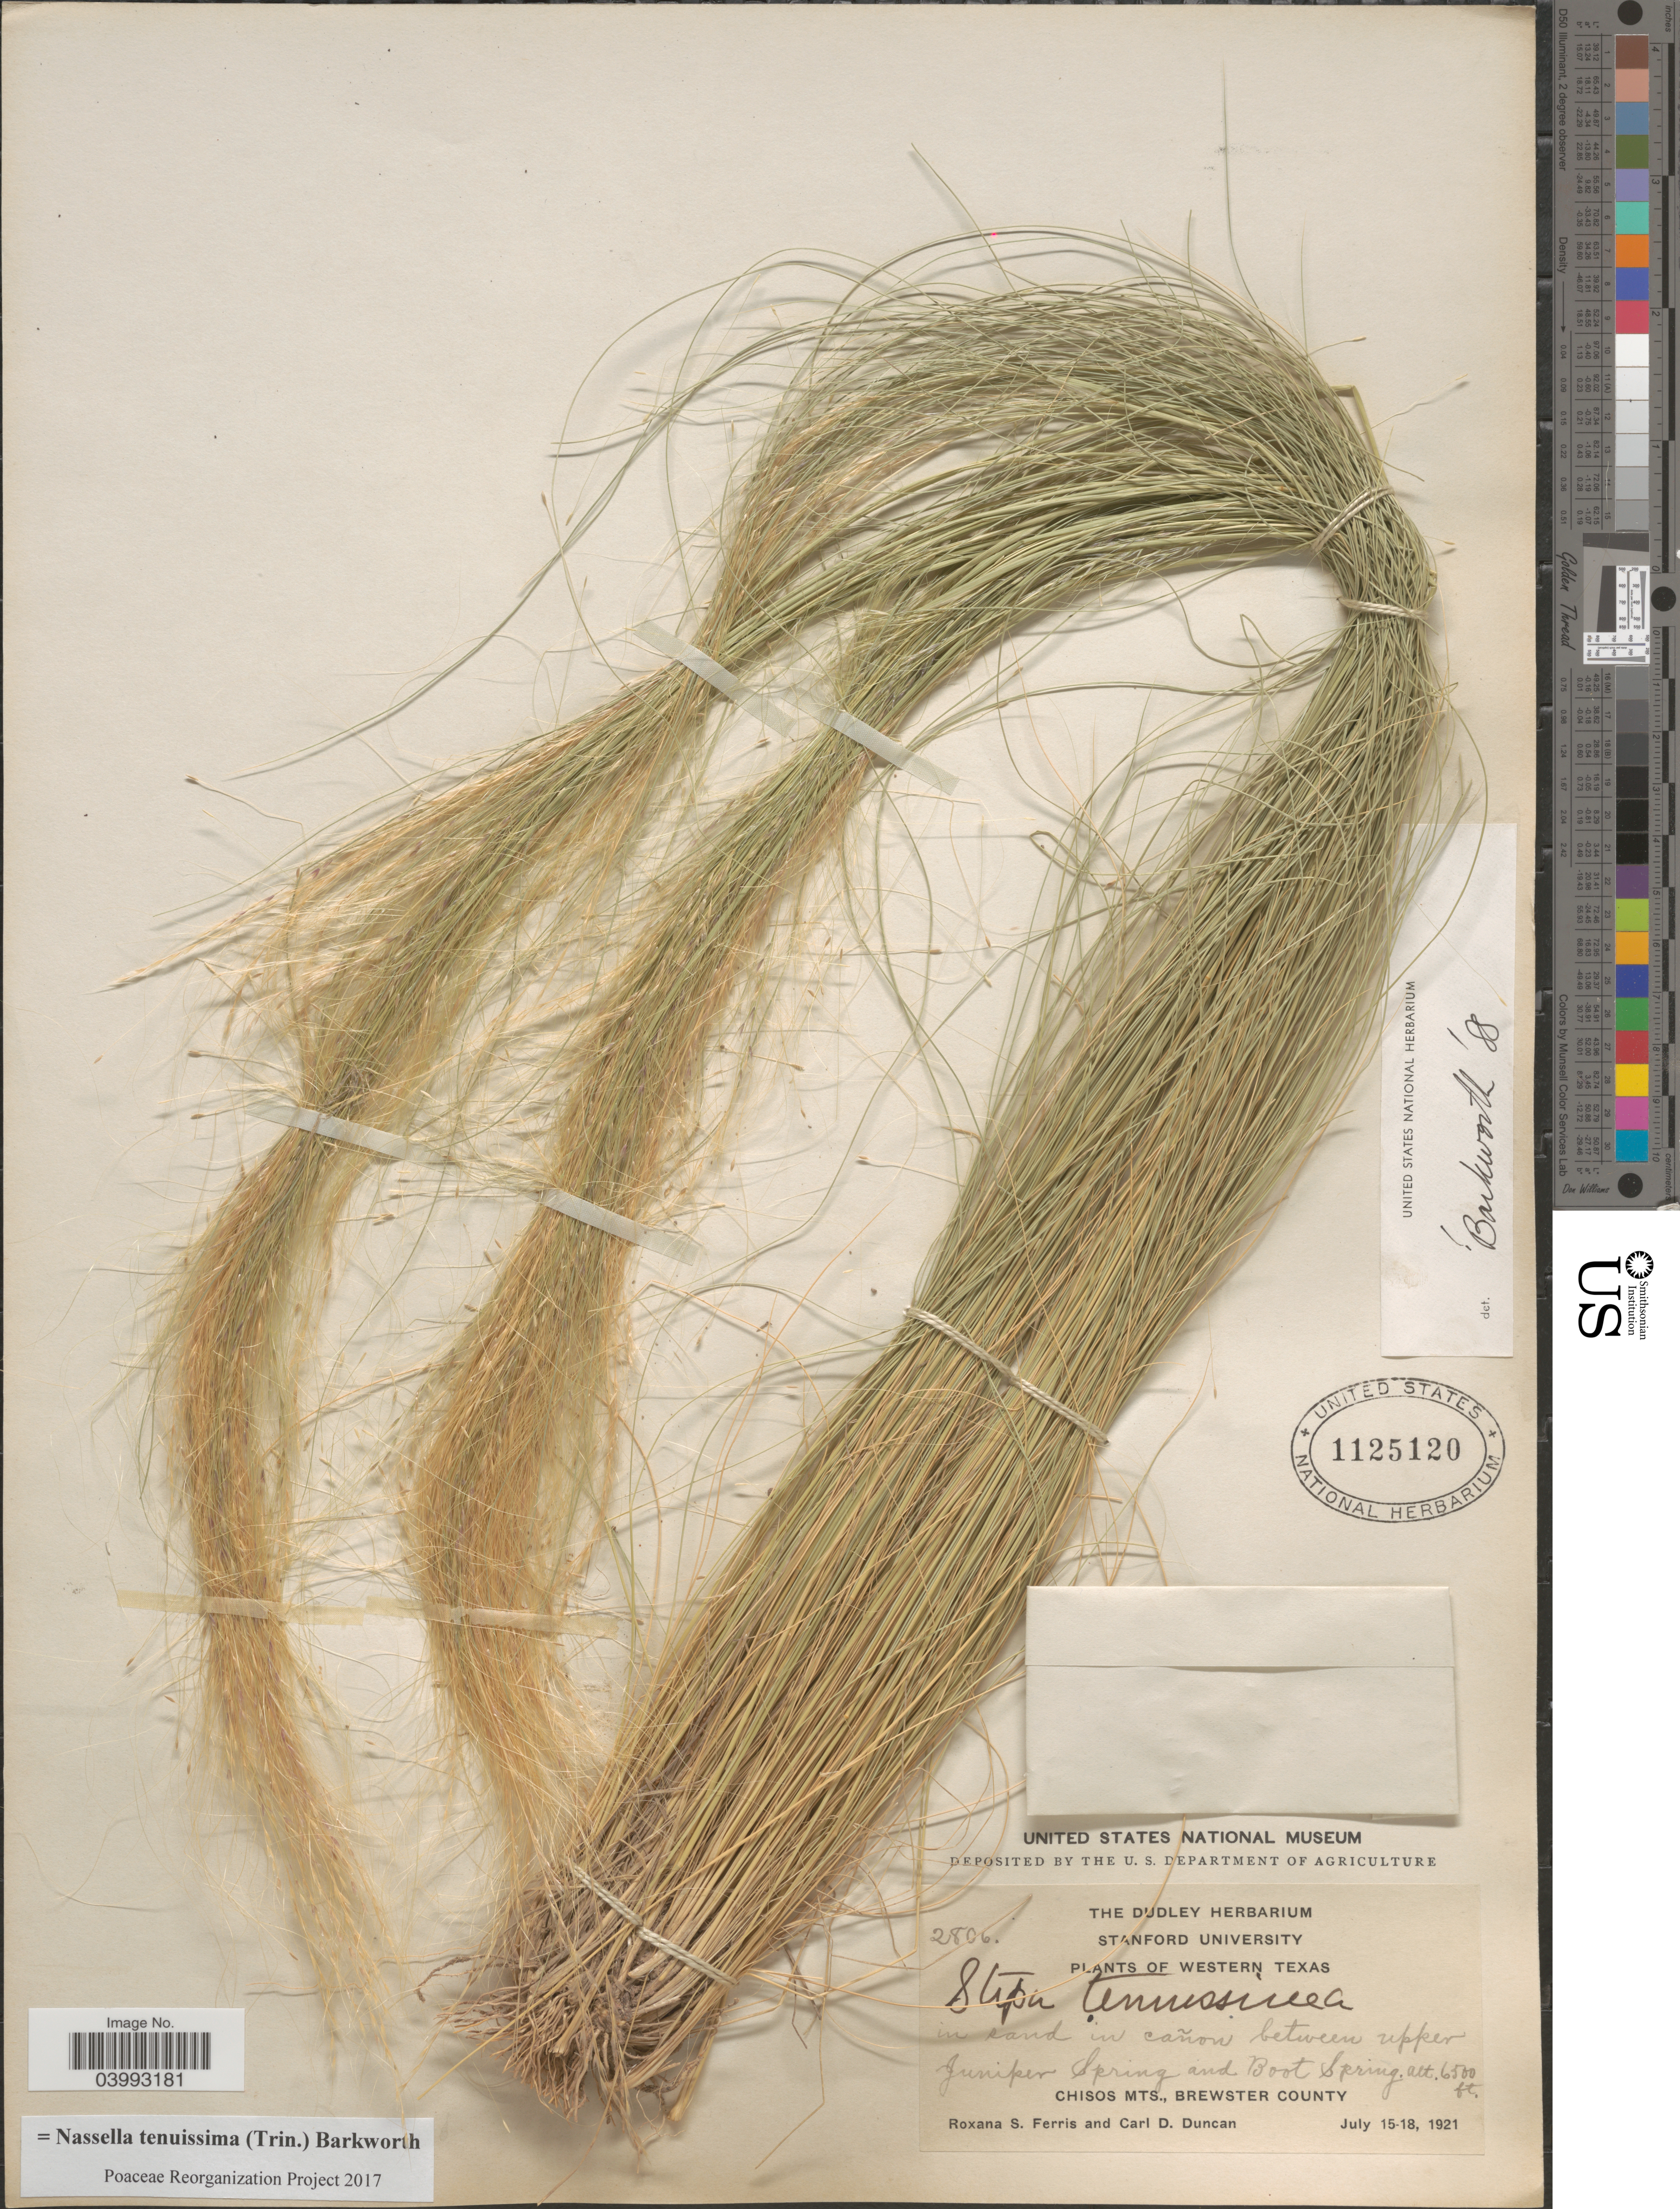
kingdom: Plantae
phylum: Tracheophyta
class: Liliopsida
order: Poales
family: Poaceae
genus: Nassella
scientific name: Nassella tenuissima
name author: (Trin.) Barkworth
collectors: R. S. Ferris & C. Duncan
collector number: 2806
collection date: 1921-07-15/1921-07-18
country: United States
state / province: Texas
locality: Western Texas. In sand in cañon between upper Juniper Spring and Boot Spring. Chisos Mts., Brewster County.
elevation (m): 1981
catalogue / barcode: US 1125120